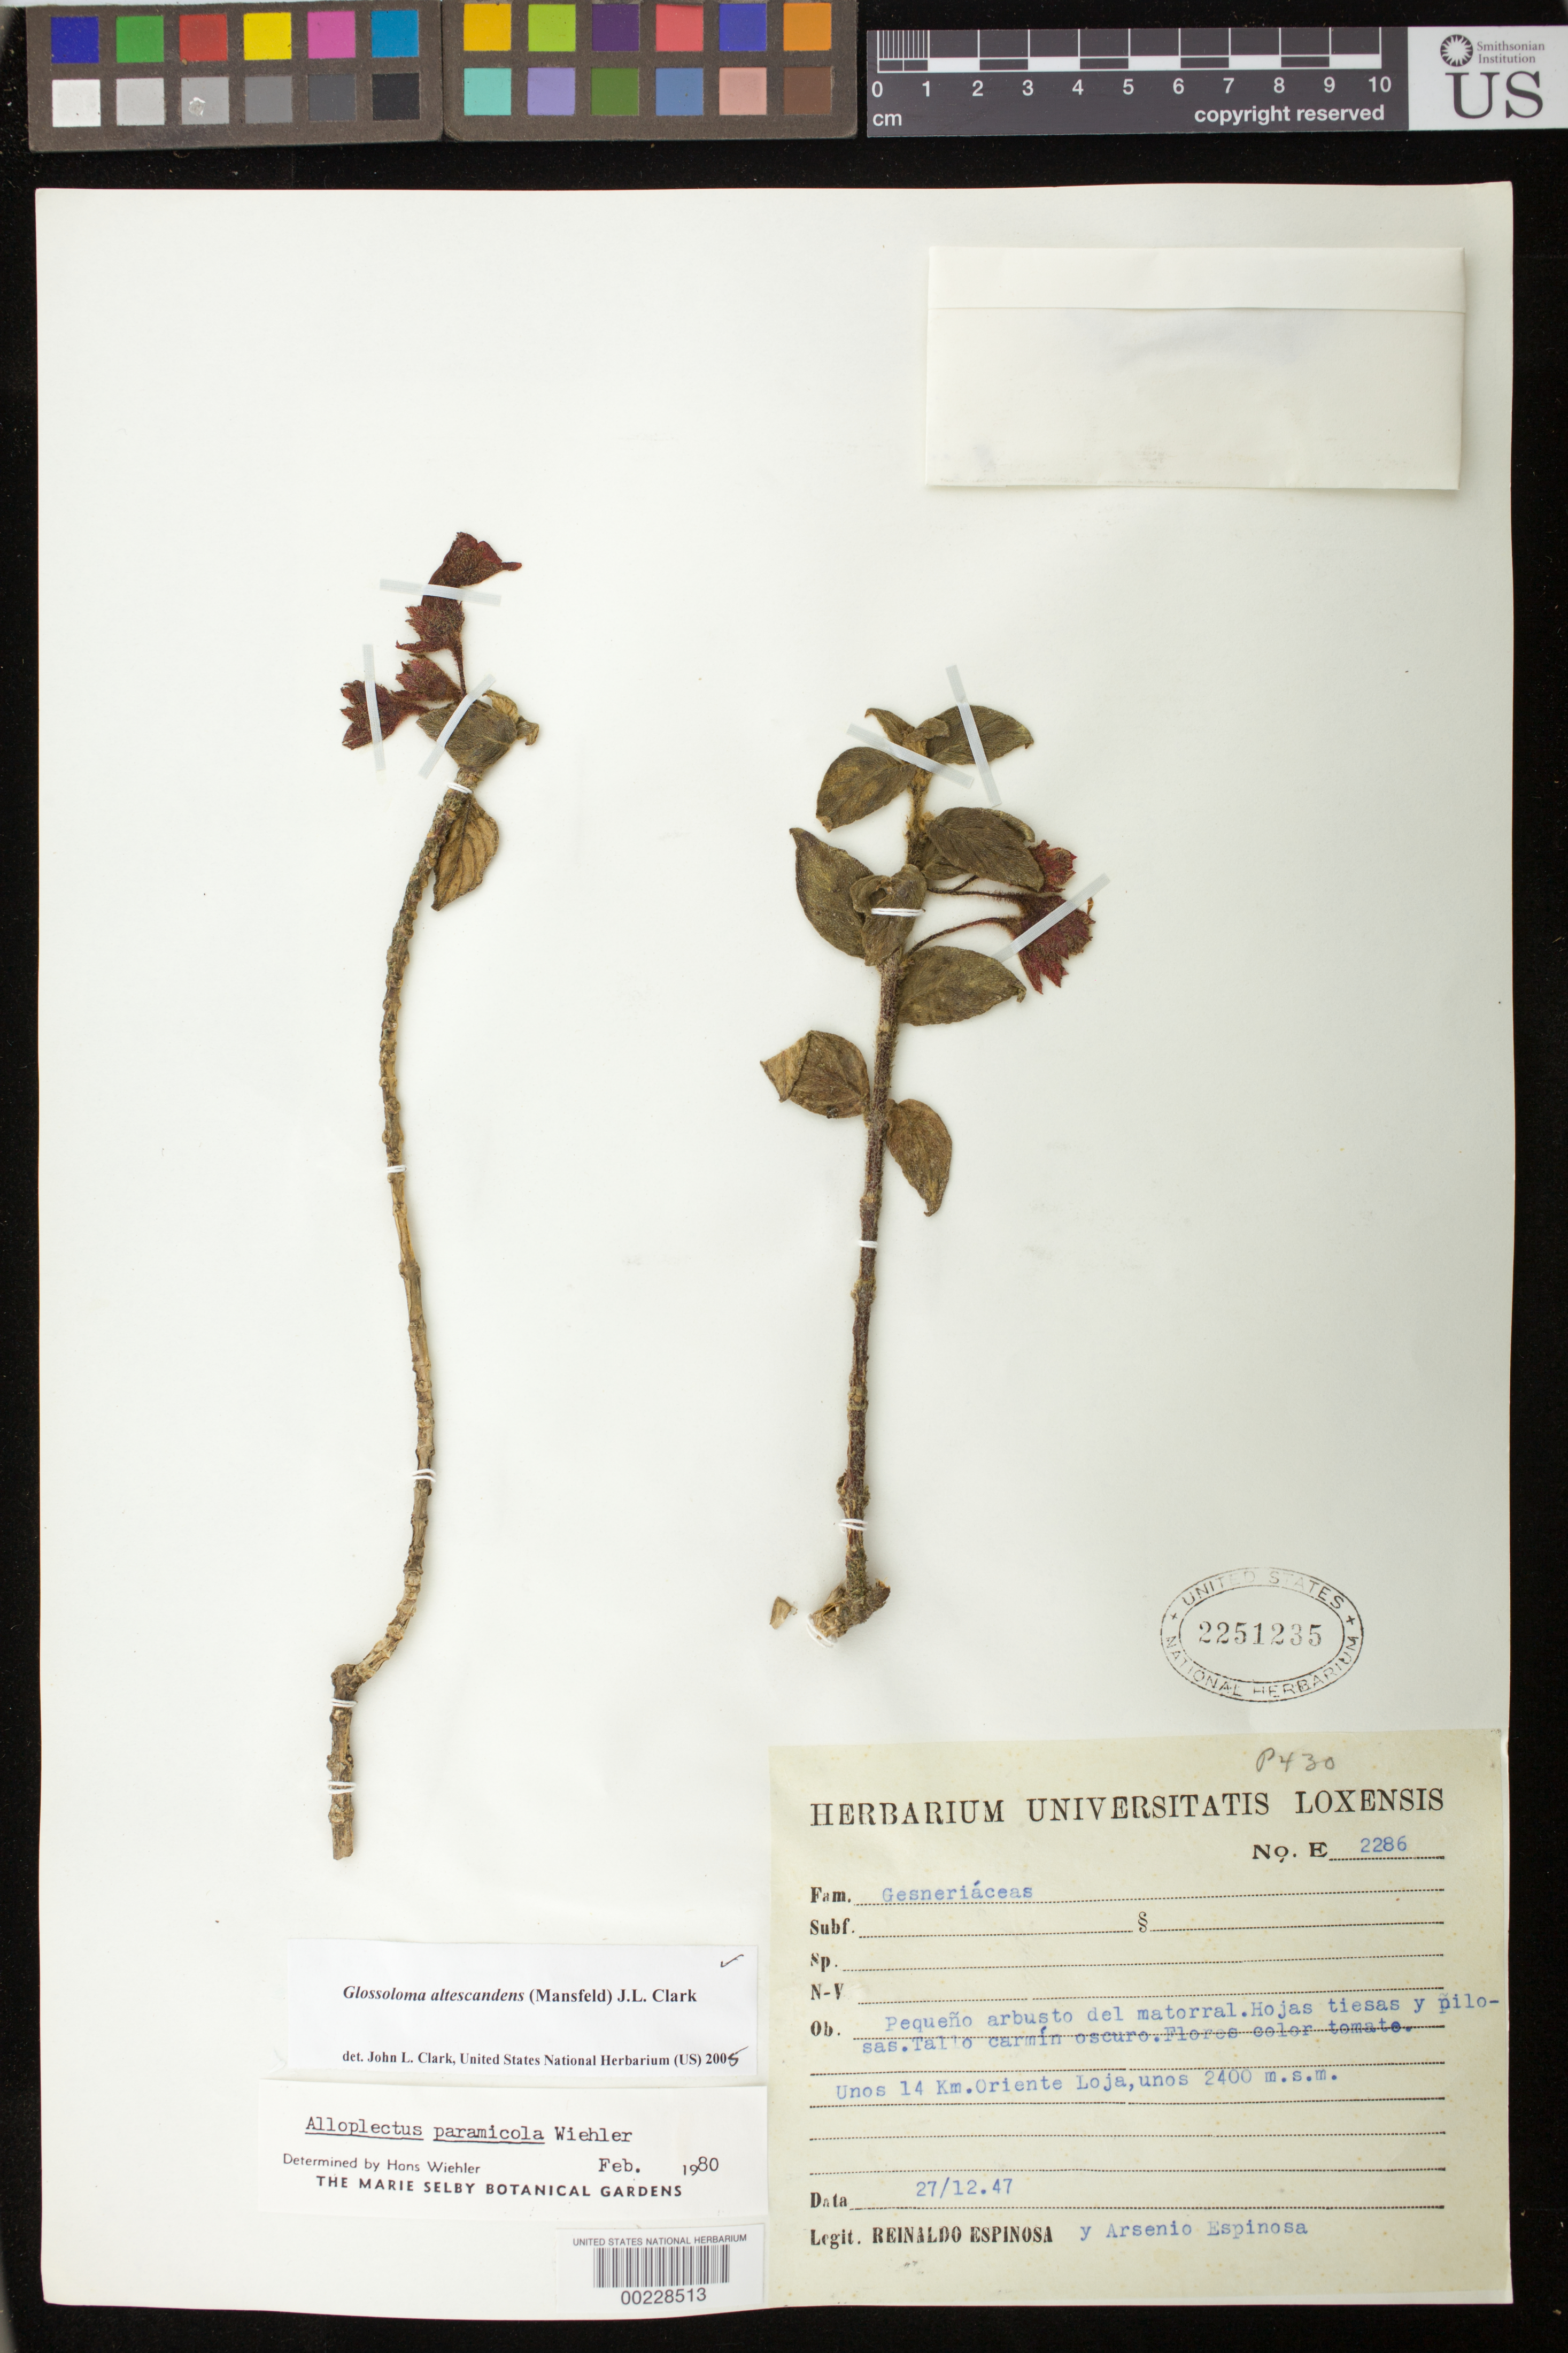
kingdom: Plantae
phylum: Tracheophyta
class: Magnoliopsida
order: Lamiales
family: Gesneriaceae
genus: Glossoloma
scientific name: Glossoloma altescandens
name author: (Mansf.) J.L. Clark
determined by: Clark, J. L., (SEL), The Marie Selby Botanical Garden (UNITED STATES)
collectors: R. Espinosa & A. Espinosa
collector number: E- 2286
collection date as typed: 27 Dec 1947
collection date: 1947-12-27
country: Ecuador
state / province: Loja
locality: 14 km Oriente Loja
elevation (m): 2400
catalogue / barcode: US 2251235